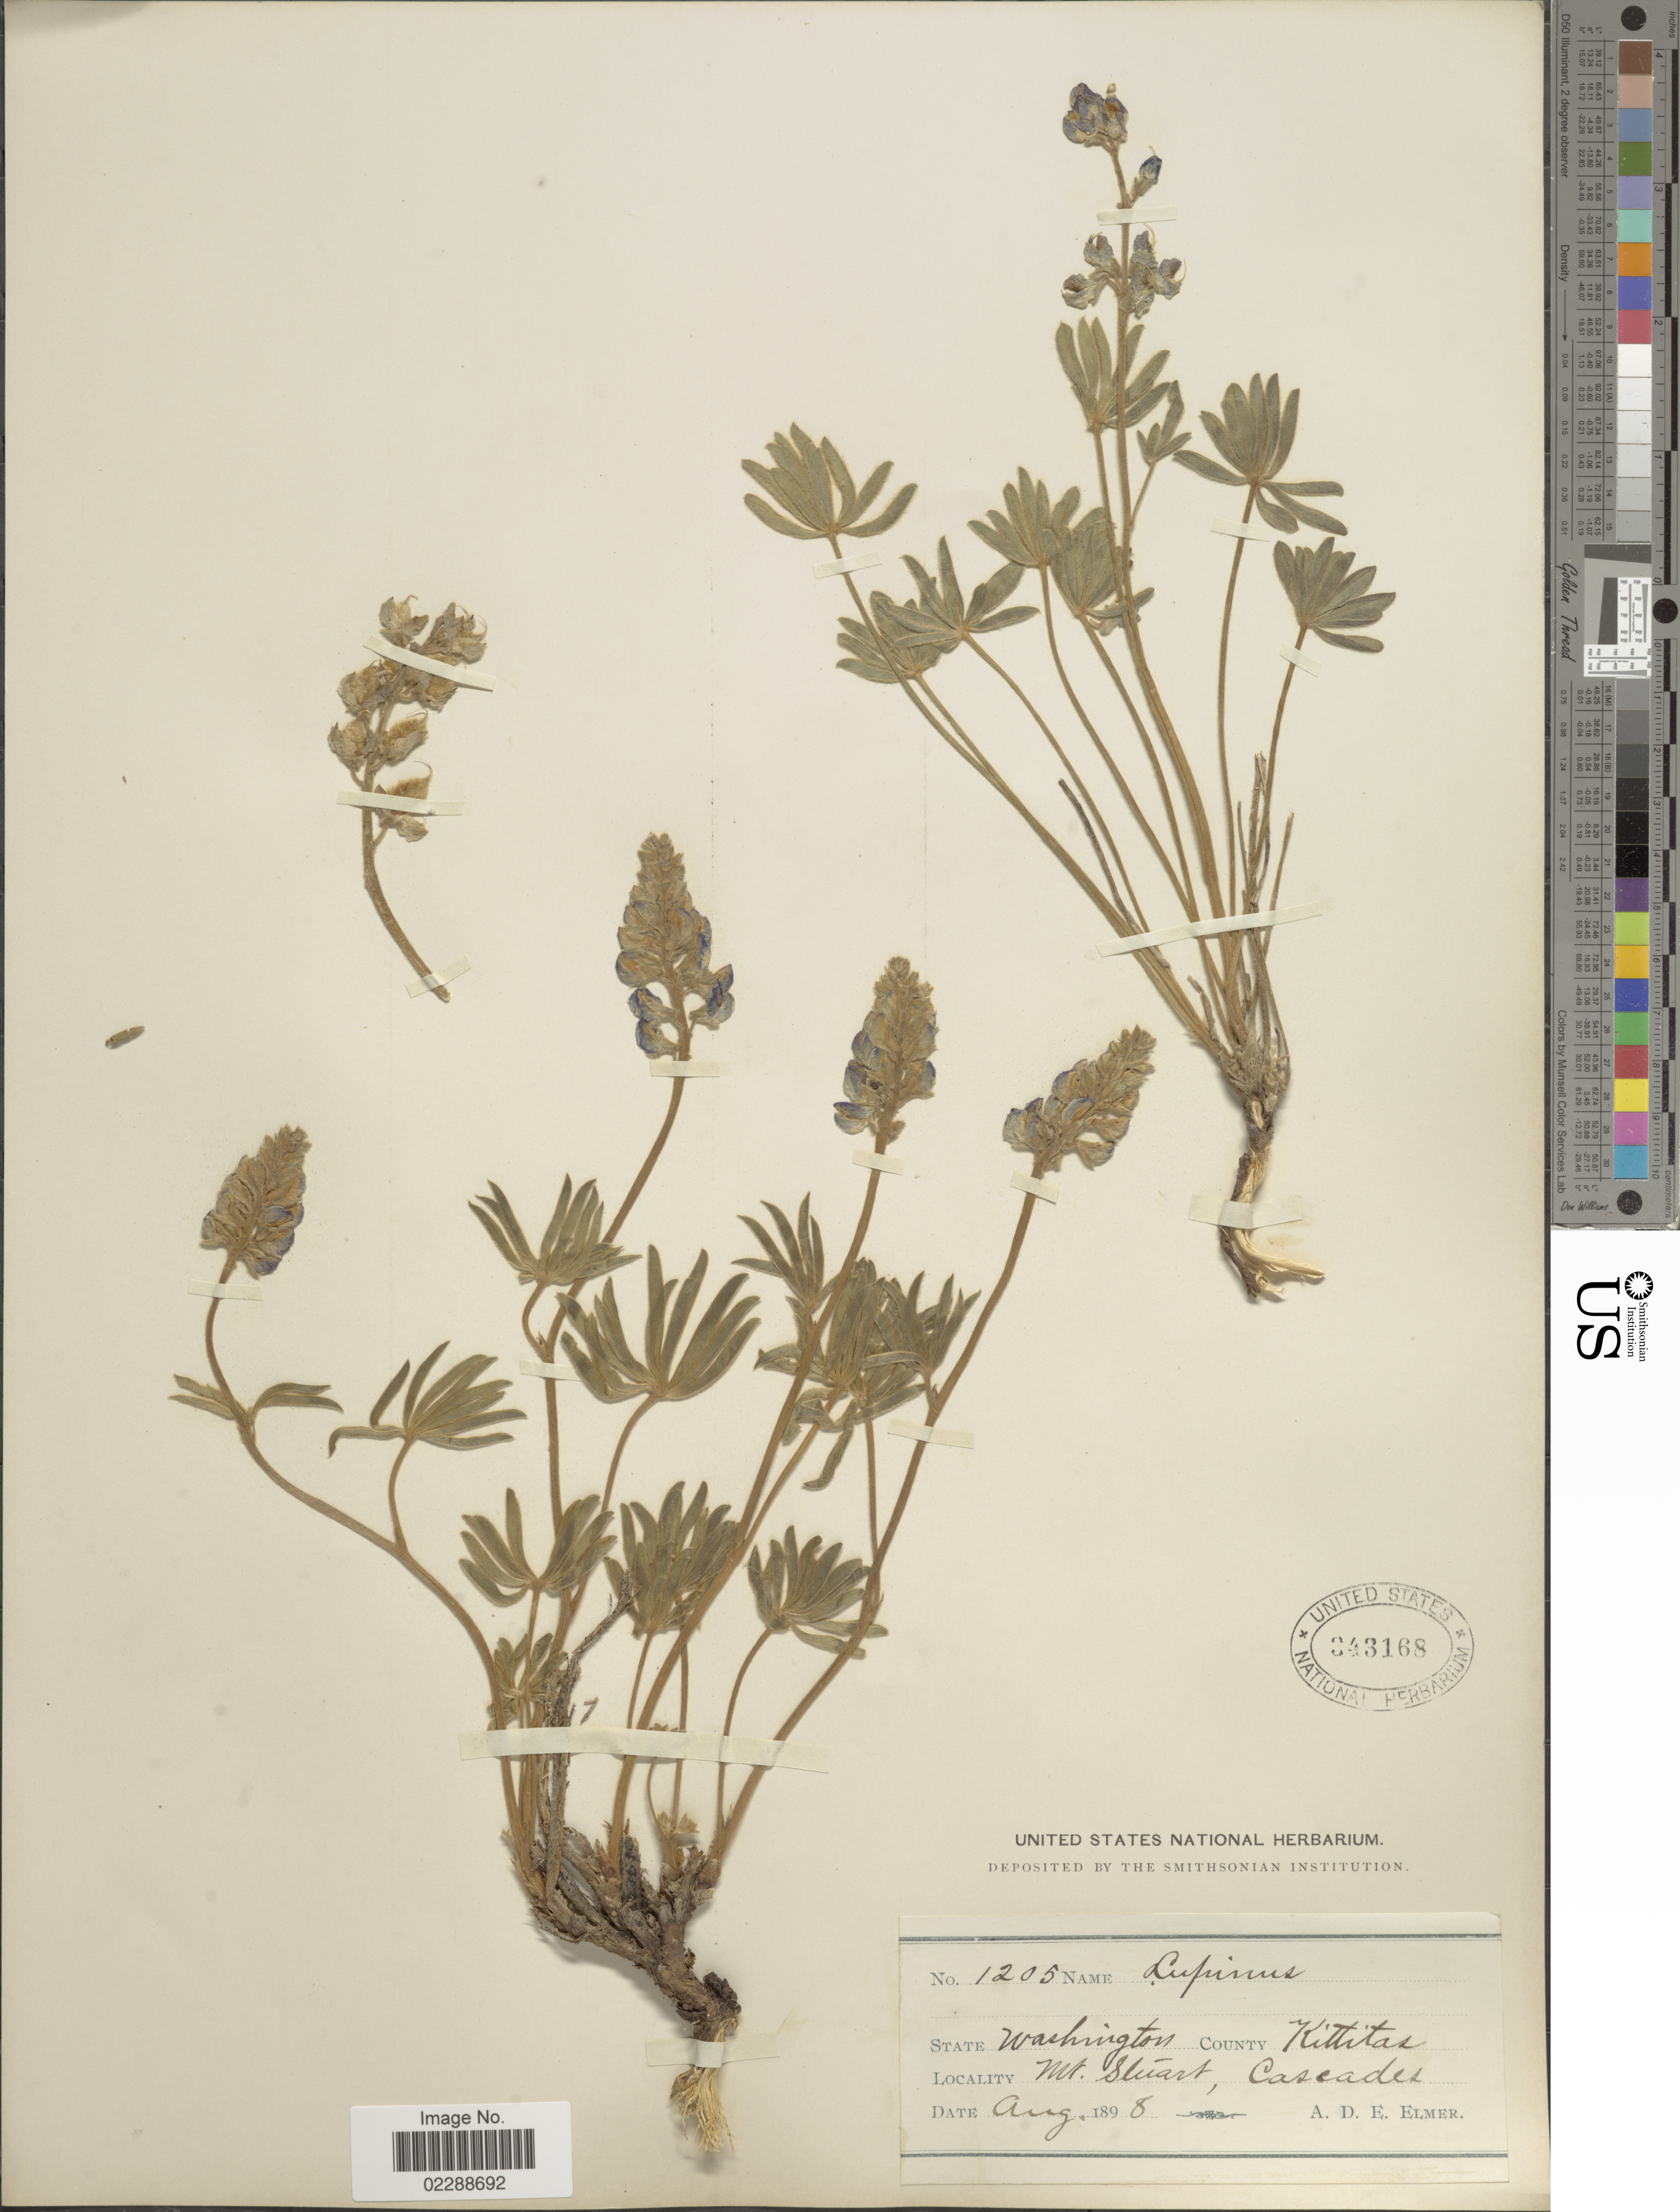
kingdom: Plantae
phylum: Tracheophyta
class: Magnoliopsida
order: Fabales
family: Fabaceae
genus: Lupinus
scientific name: Lupinus sp.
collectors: A. D. E. Elmer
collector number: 1205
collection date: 1898-08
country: United States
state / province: Washington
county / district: Kittitas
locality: State Washington, County Kittitas, Mt. Stuart, Cascade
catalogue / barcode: US 343168